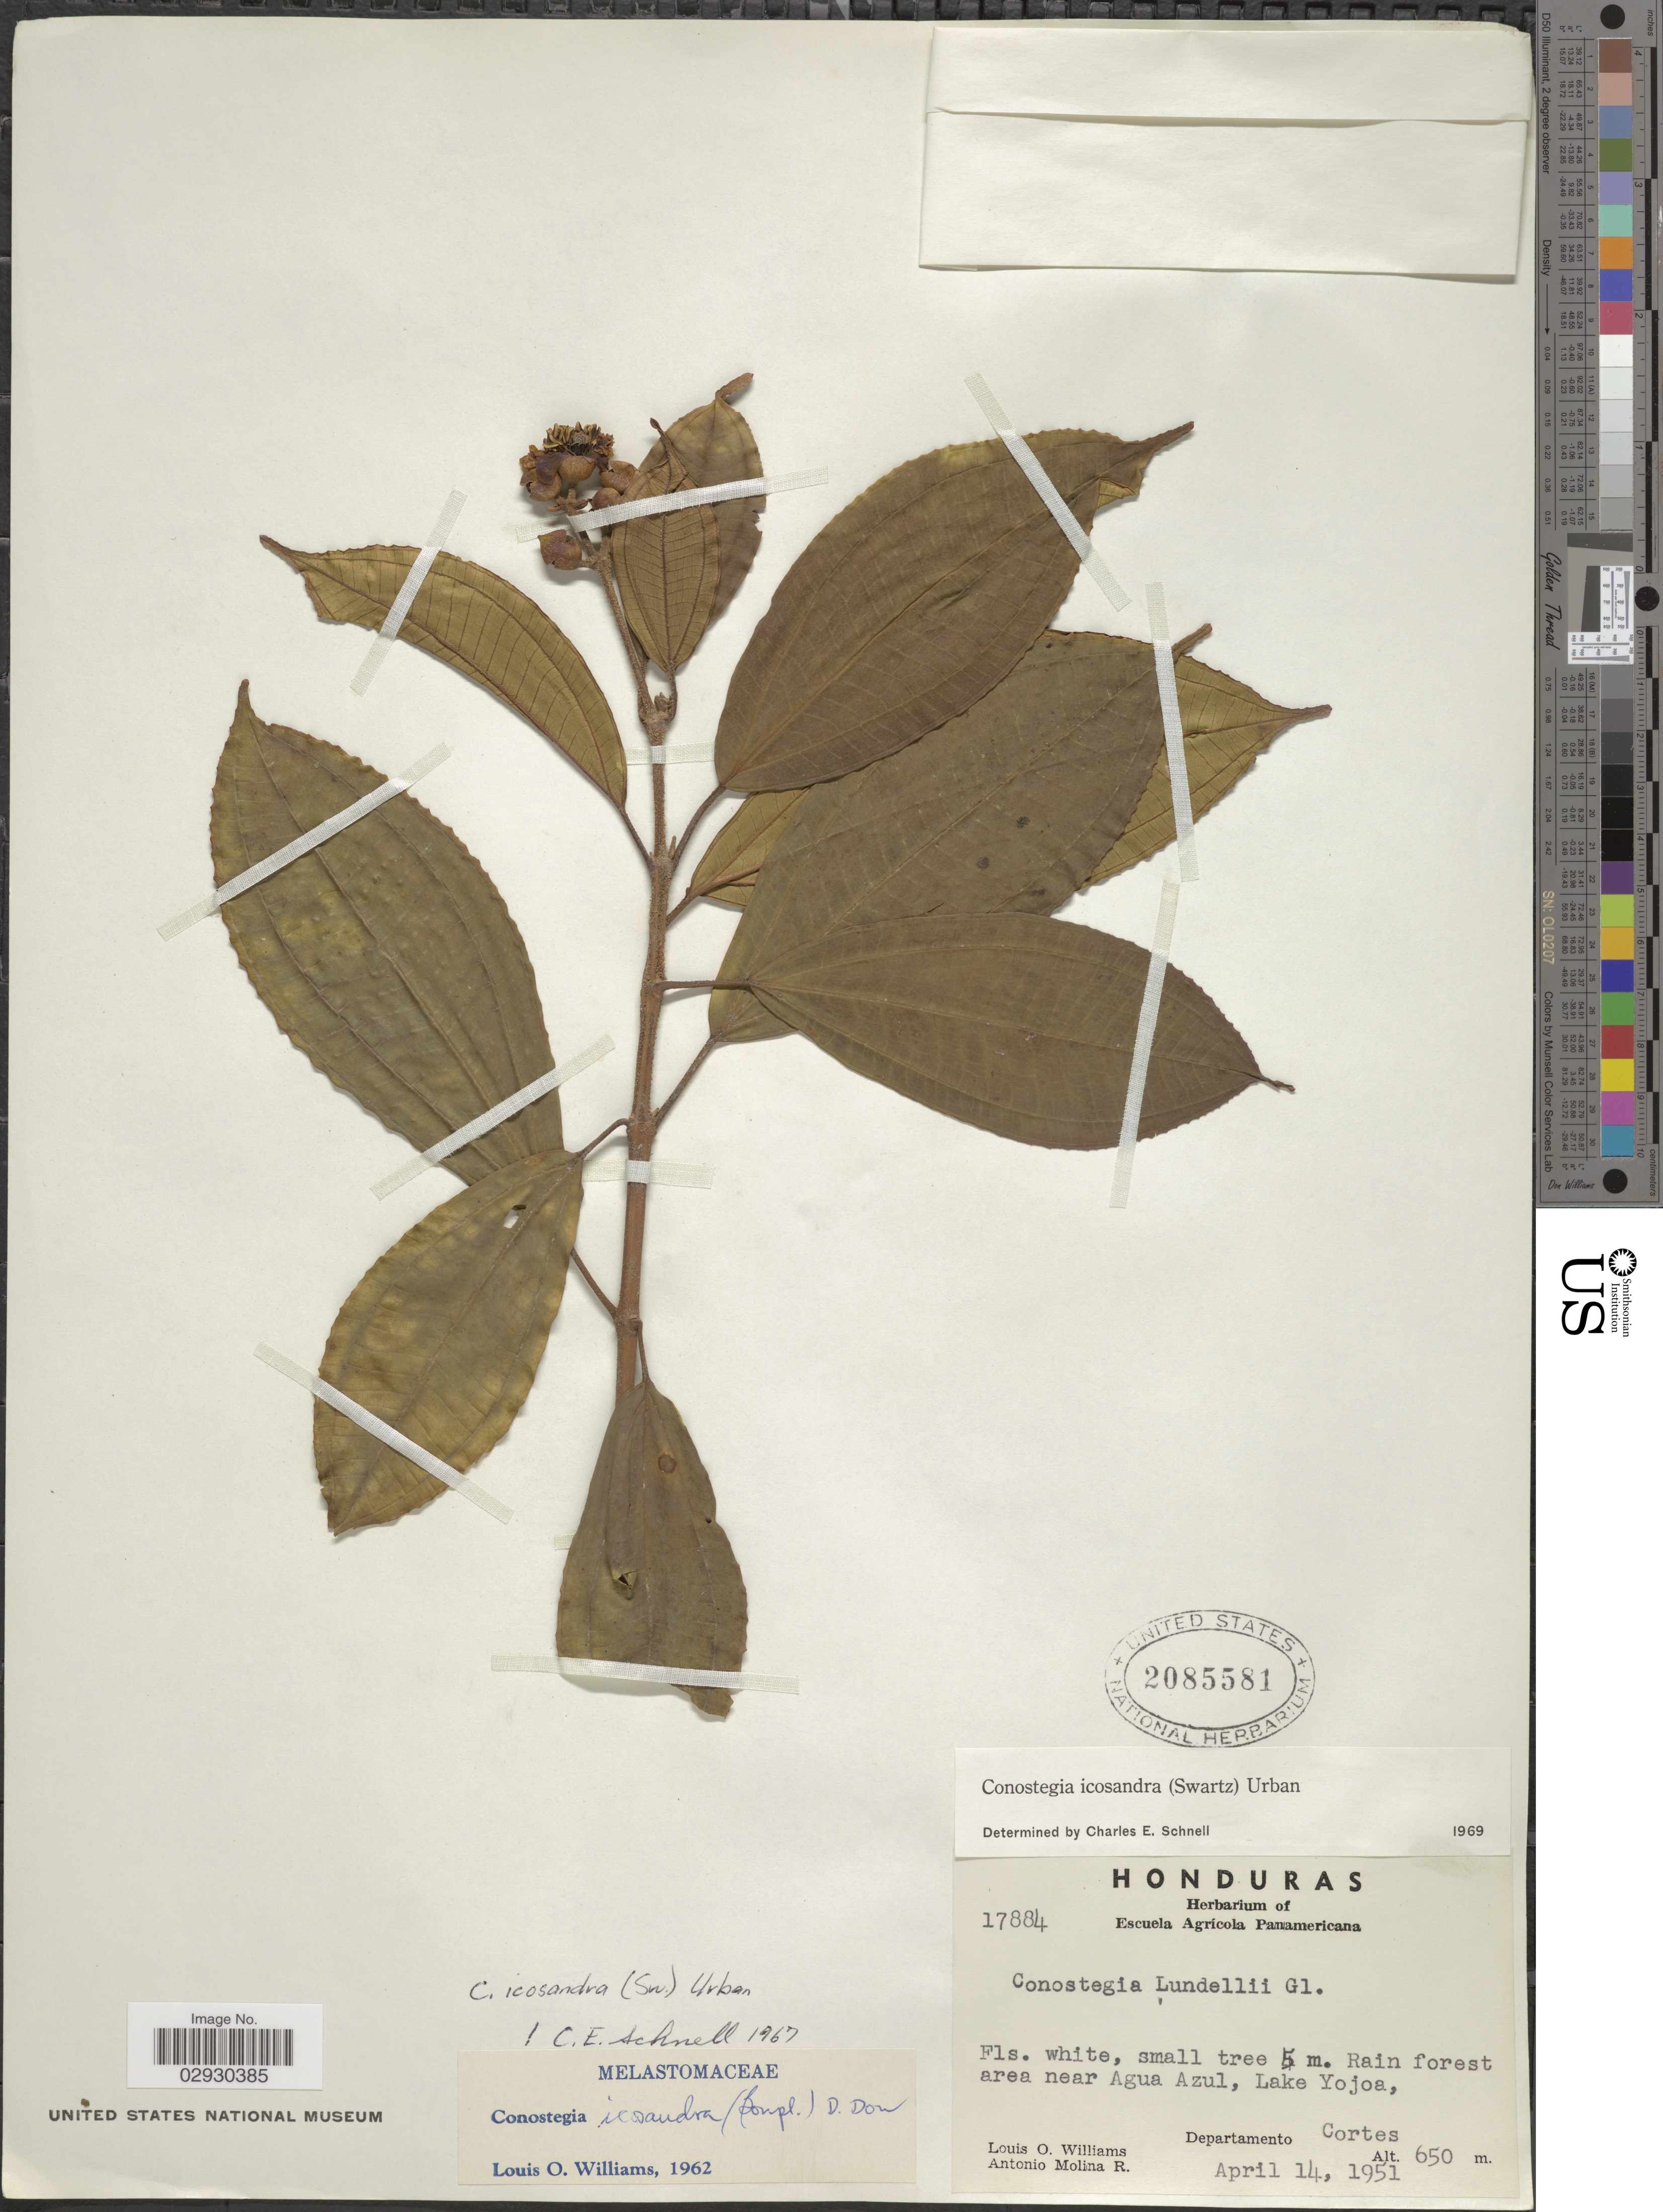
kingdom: Plantae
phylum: Tracheophyta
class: Magnoliopsida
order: Myrtales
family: Melastomataceae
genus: Conostegia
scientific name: Conostegia icosandra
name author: (Sw.) Urb.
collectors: L. O. Williams & A. Molina R.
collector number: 17884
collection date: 1951-04-14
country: Honduras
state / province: Cortés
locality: Rain forest area near Agua Azul, Lake Yojoa, Departamento Cortes.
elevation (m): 650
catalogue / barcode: US 2085581